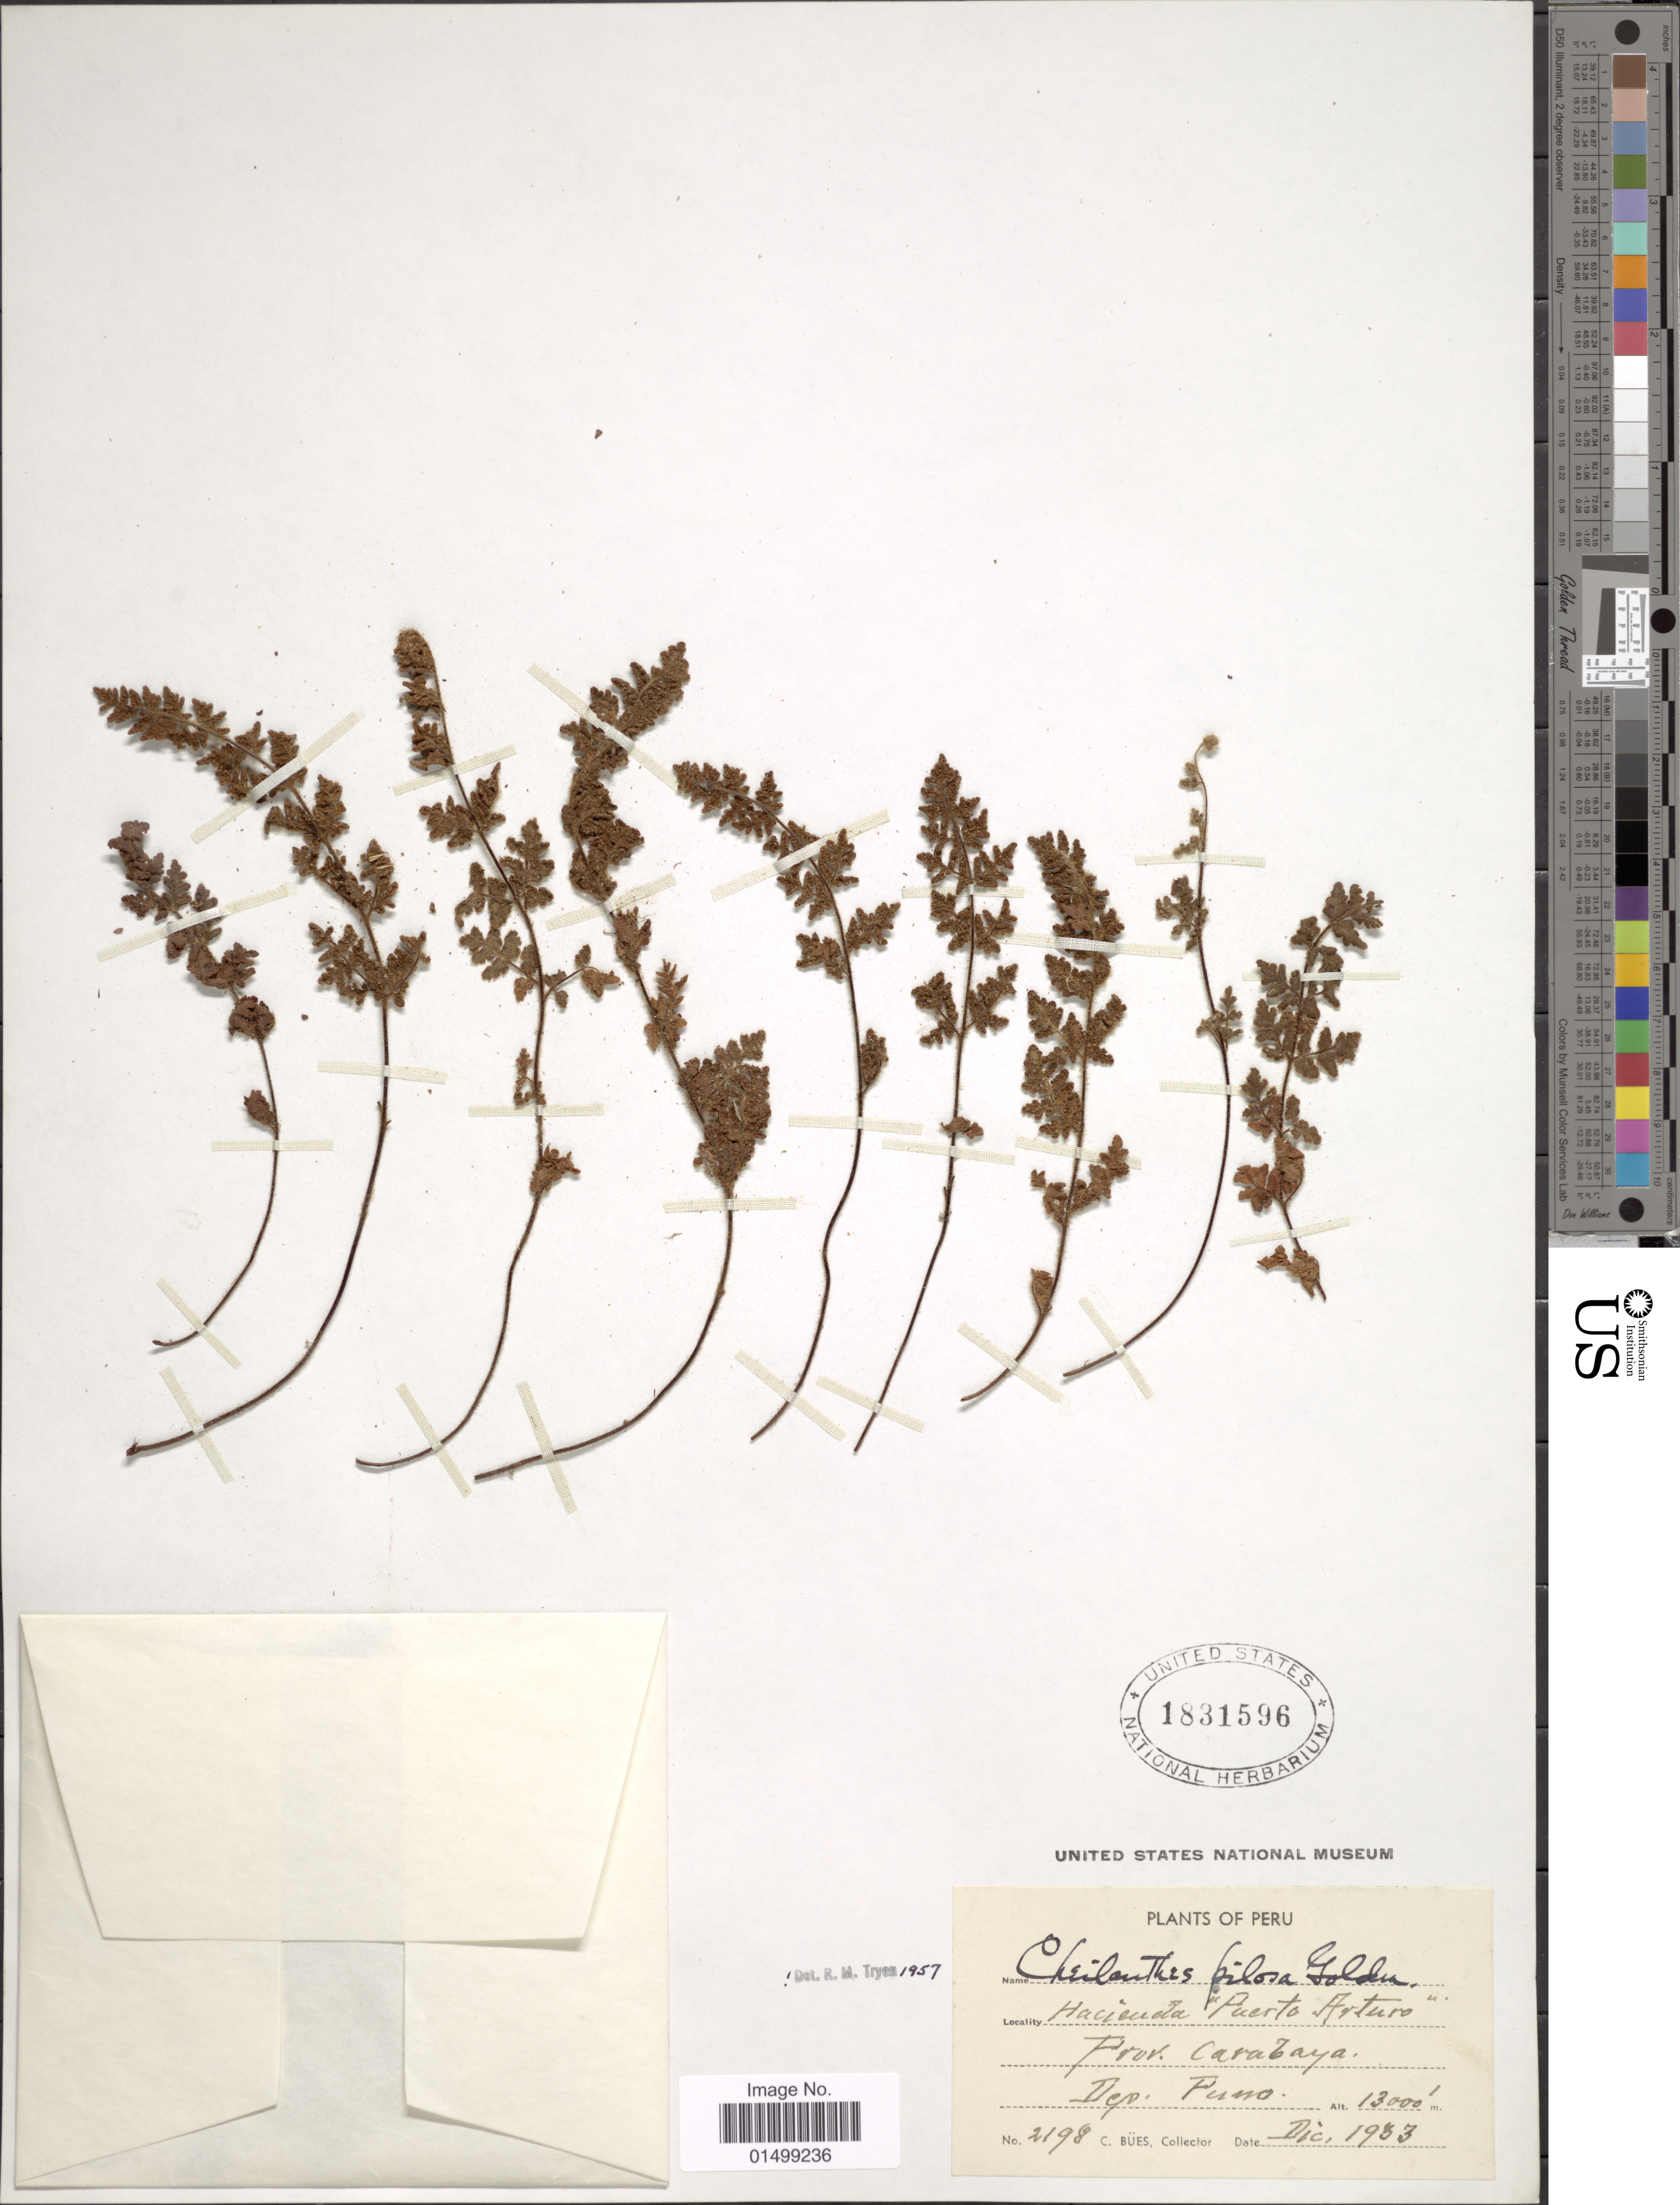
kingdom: Plantae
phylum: Tracheophyta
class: Polypodiopsida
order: Polypodiales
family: Pteridaceae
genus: Cheilanthes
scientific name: Cheilanthes pilosa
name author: Goldm.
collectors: C. Bues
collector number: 2198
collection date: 1933-12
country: Peru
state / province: Puno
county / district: Carabaya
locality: Hacienda "Puerto Arturo", Prov. Carabaya.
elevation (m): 3962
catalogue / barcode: US 1831596